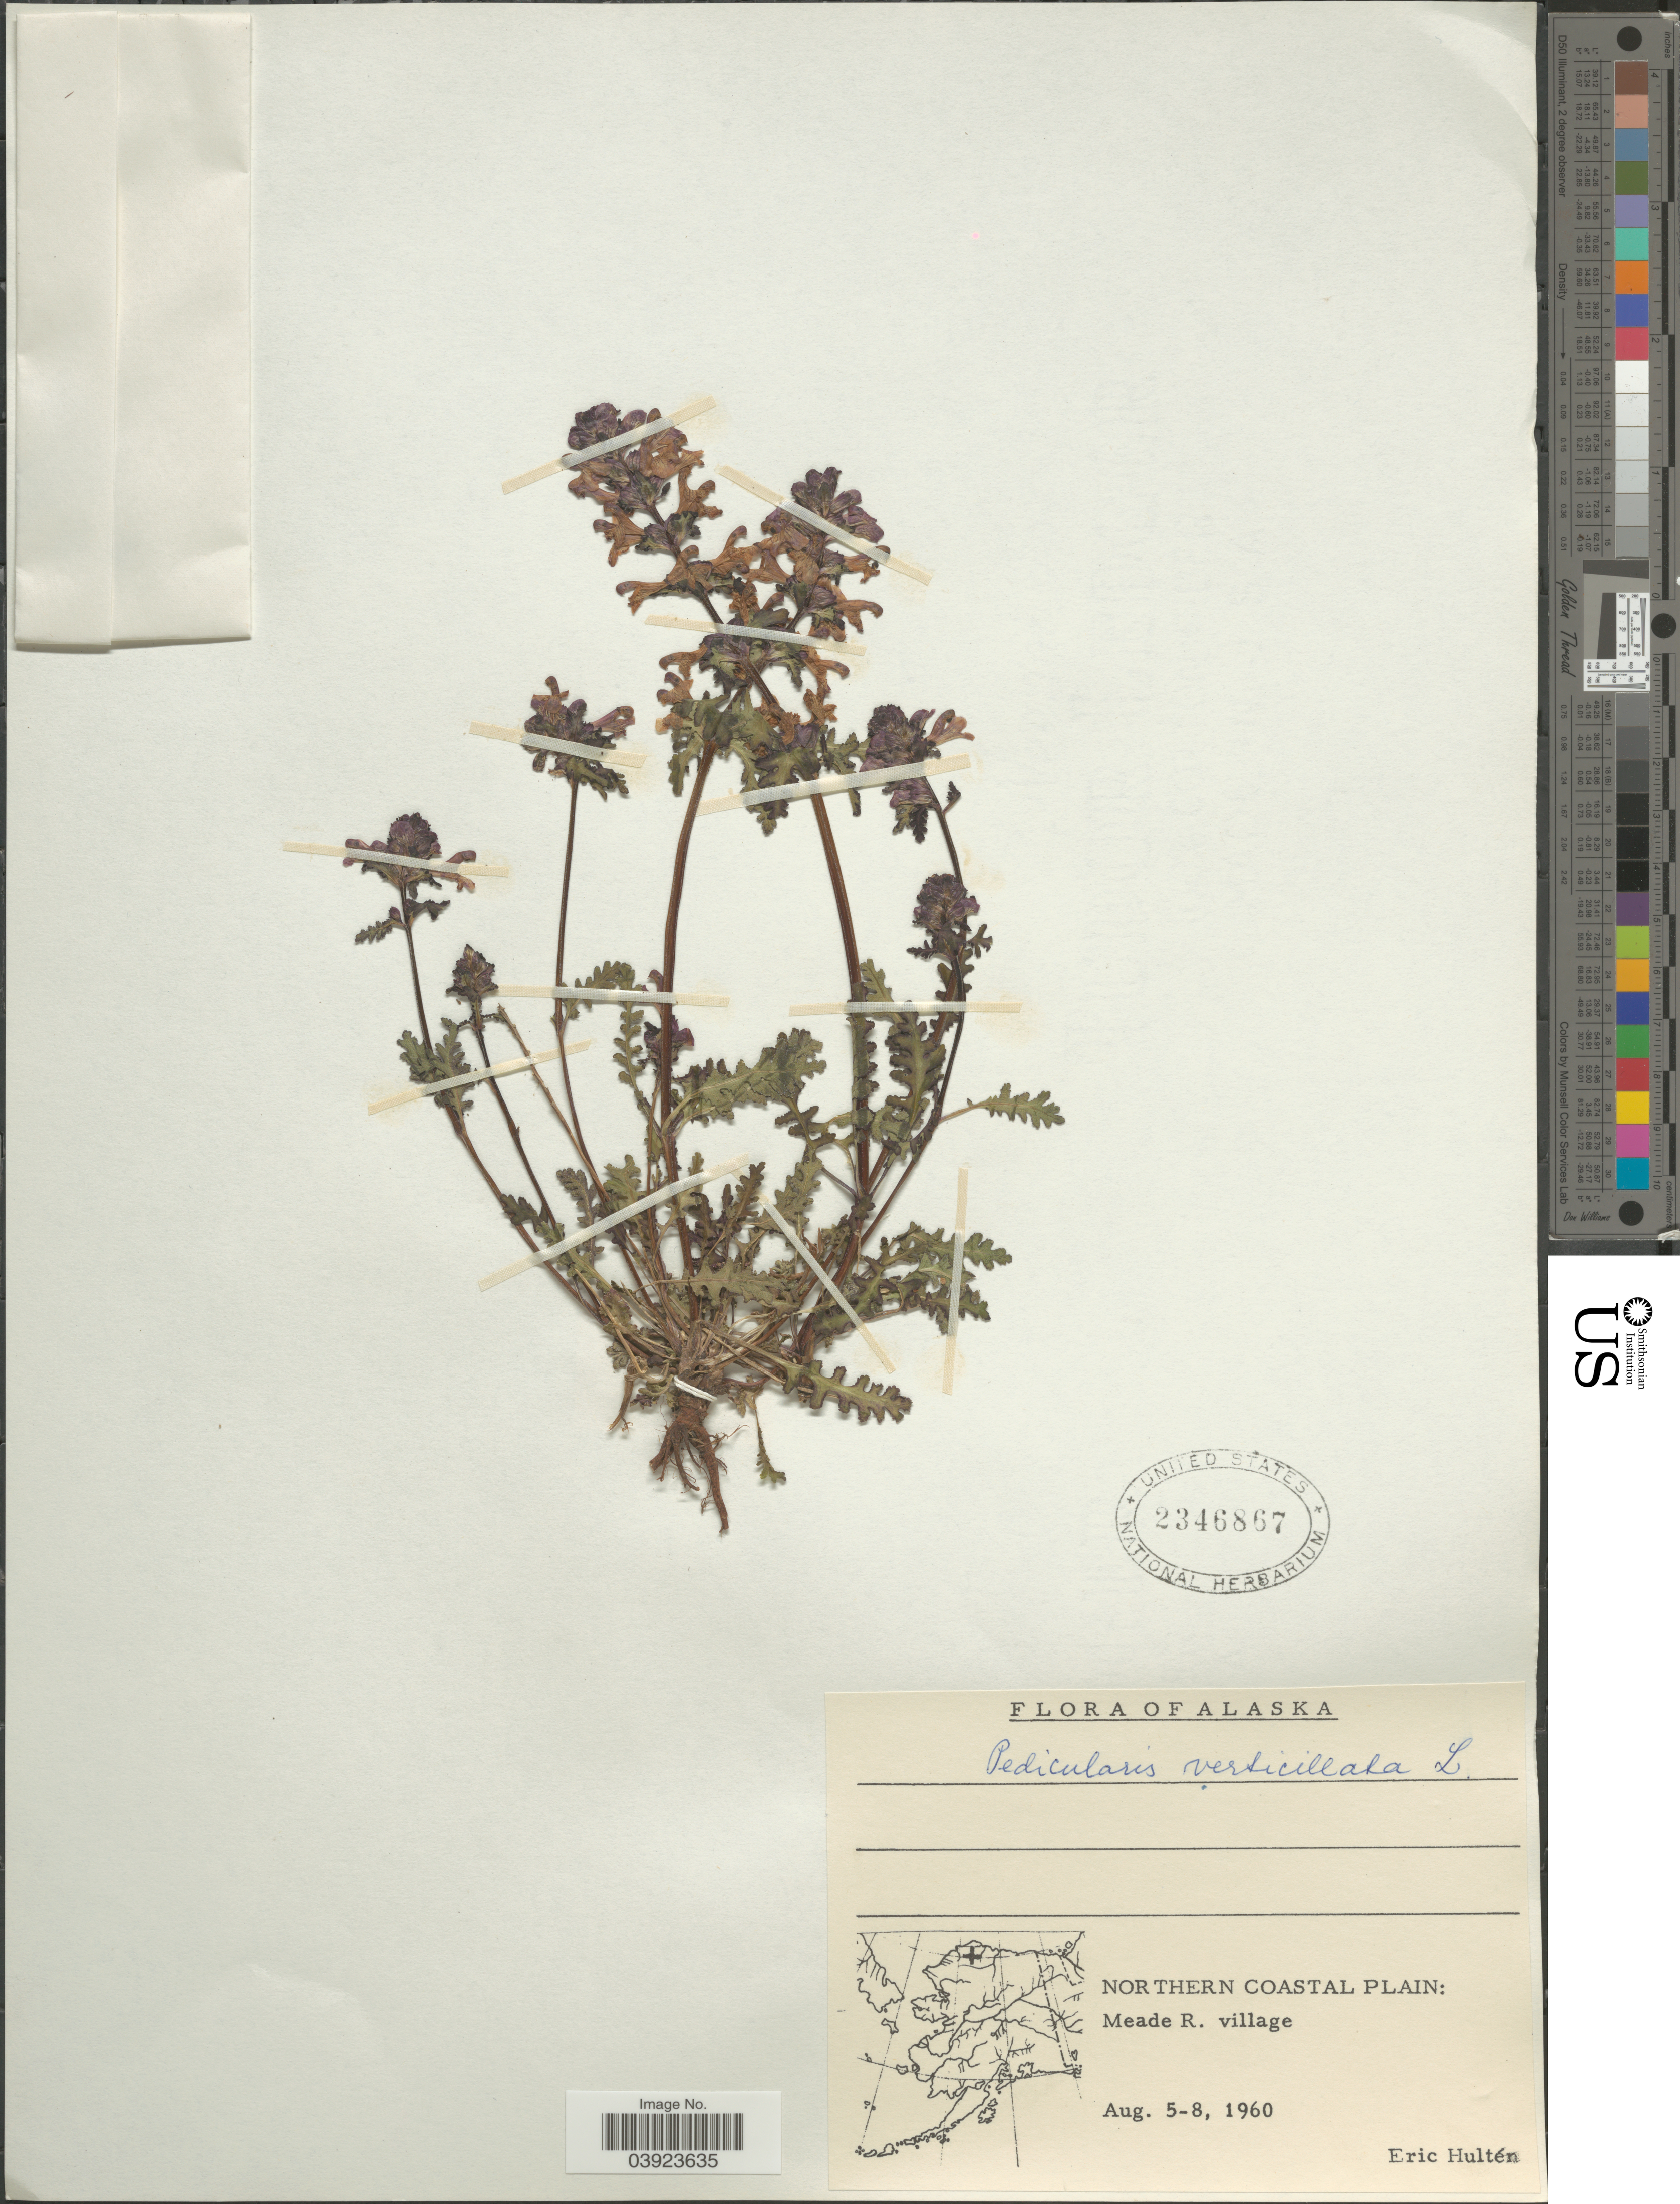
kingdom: Plantae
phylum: Tracheophyta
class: Magnoliopsida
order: Lamiales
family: Orobanchaceae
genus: Pedicularis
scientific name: Pedicularis verticillata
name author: L.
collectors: E. G. Hultén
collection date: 1960-08-05/1960-08-08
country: United States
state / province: Alaska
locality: Northern Coastal Plain: Meade R. village.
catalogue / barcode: US 2346867